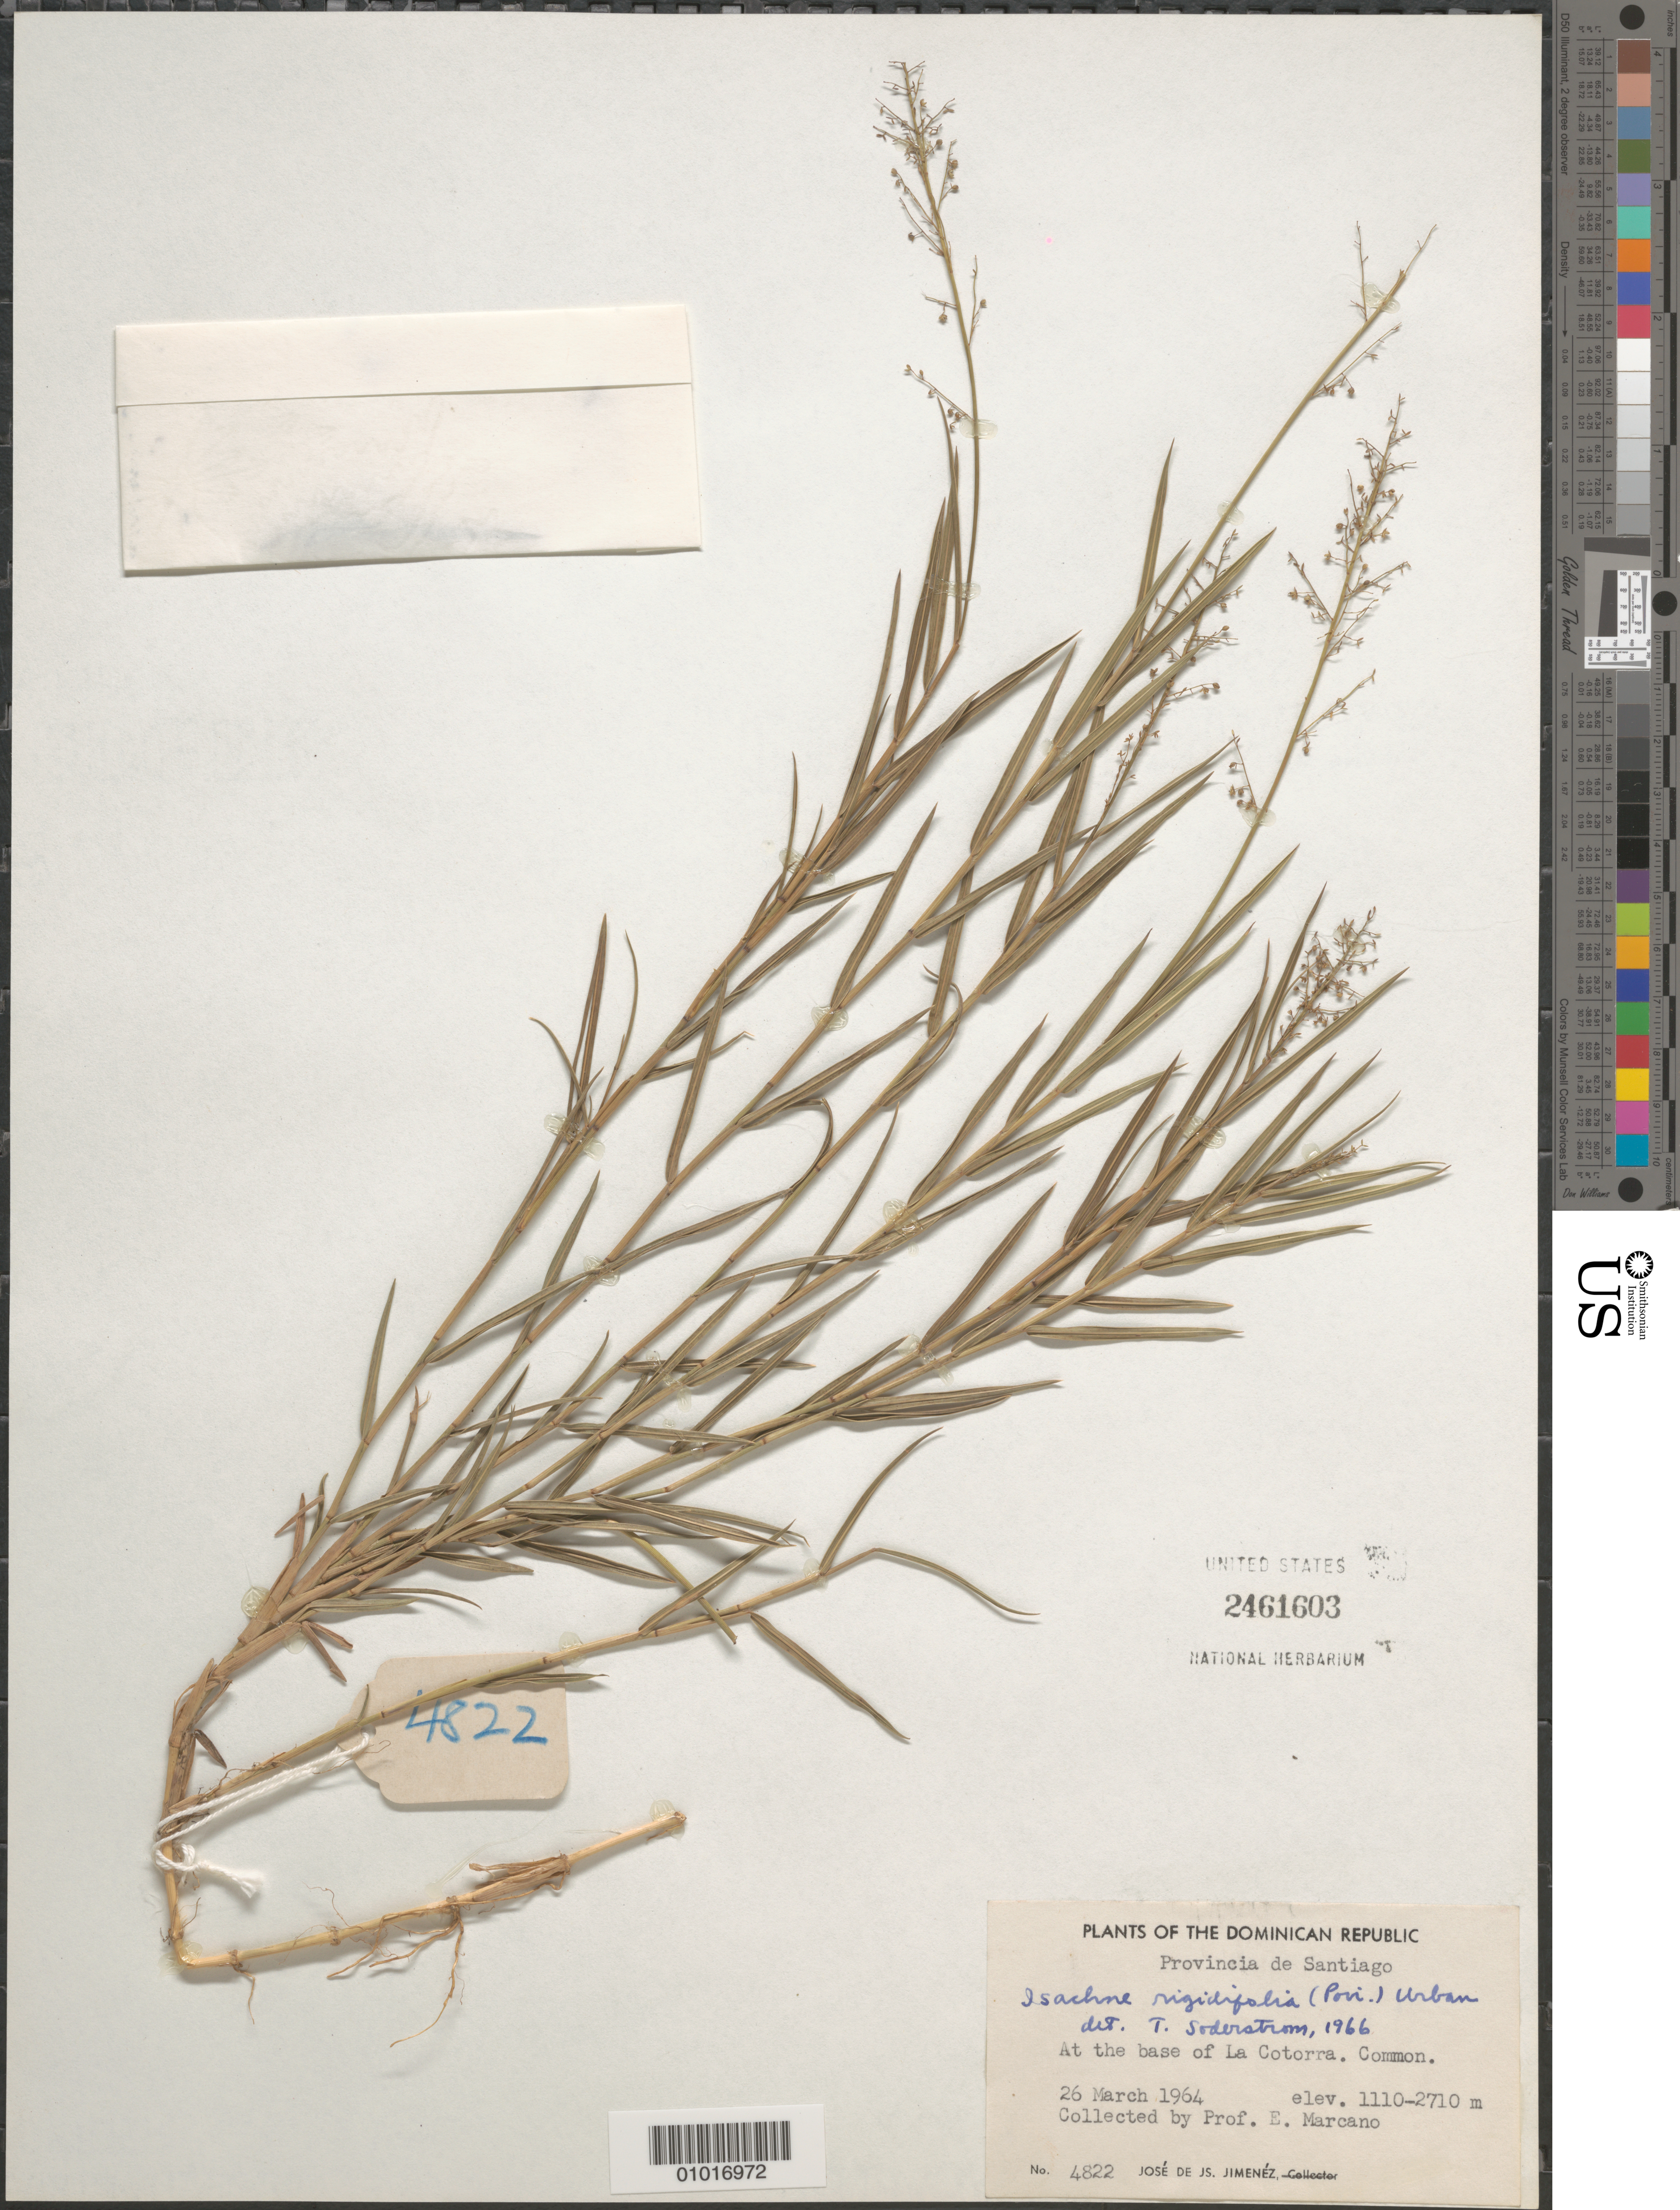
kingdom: Plantae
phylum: Tracheophyta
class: Liliopsida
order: Poales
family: Poaceae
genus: Isachne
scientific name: Isachne rigidifolia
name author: (Poir.) Urb.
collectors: E. J. Marcano F.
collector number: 4822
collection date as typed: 26 Mar 1964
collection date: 1964-03-26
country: Dominican Republic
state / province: Santiago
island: Hispaniola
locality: At the base of la Cotorra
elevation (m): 1110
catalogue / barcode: US 2461603